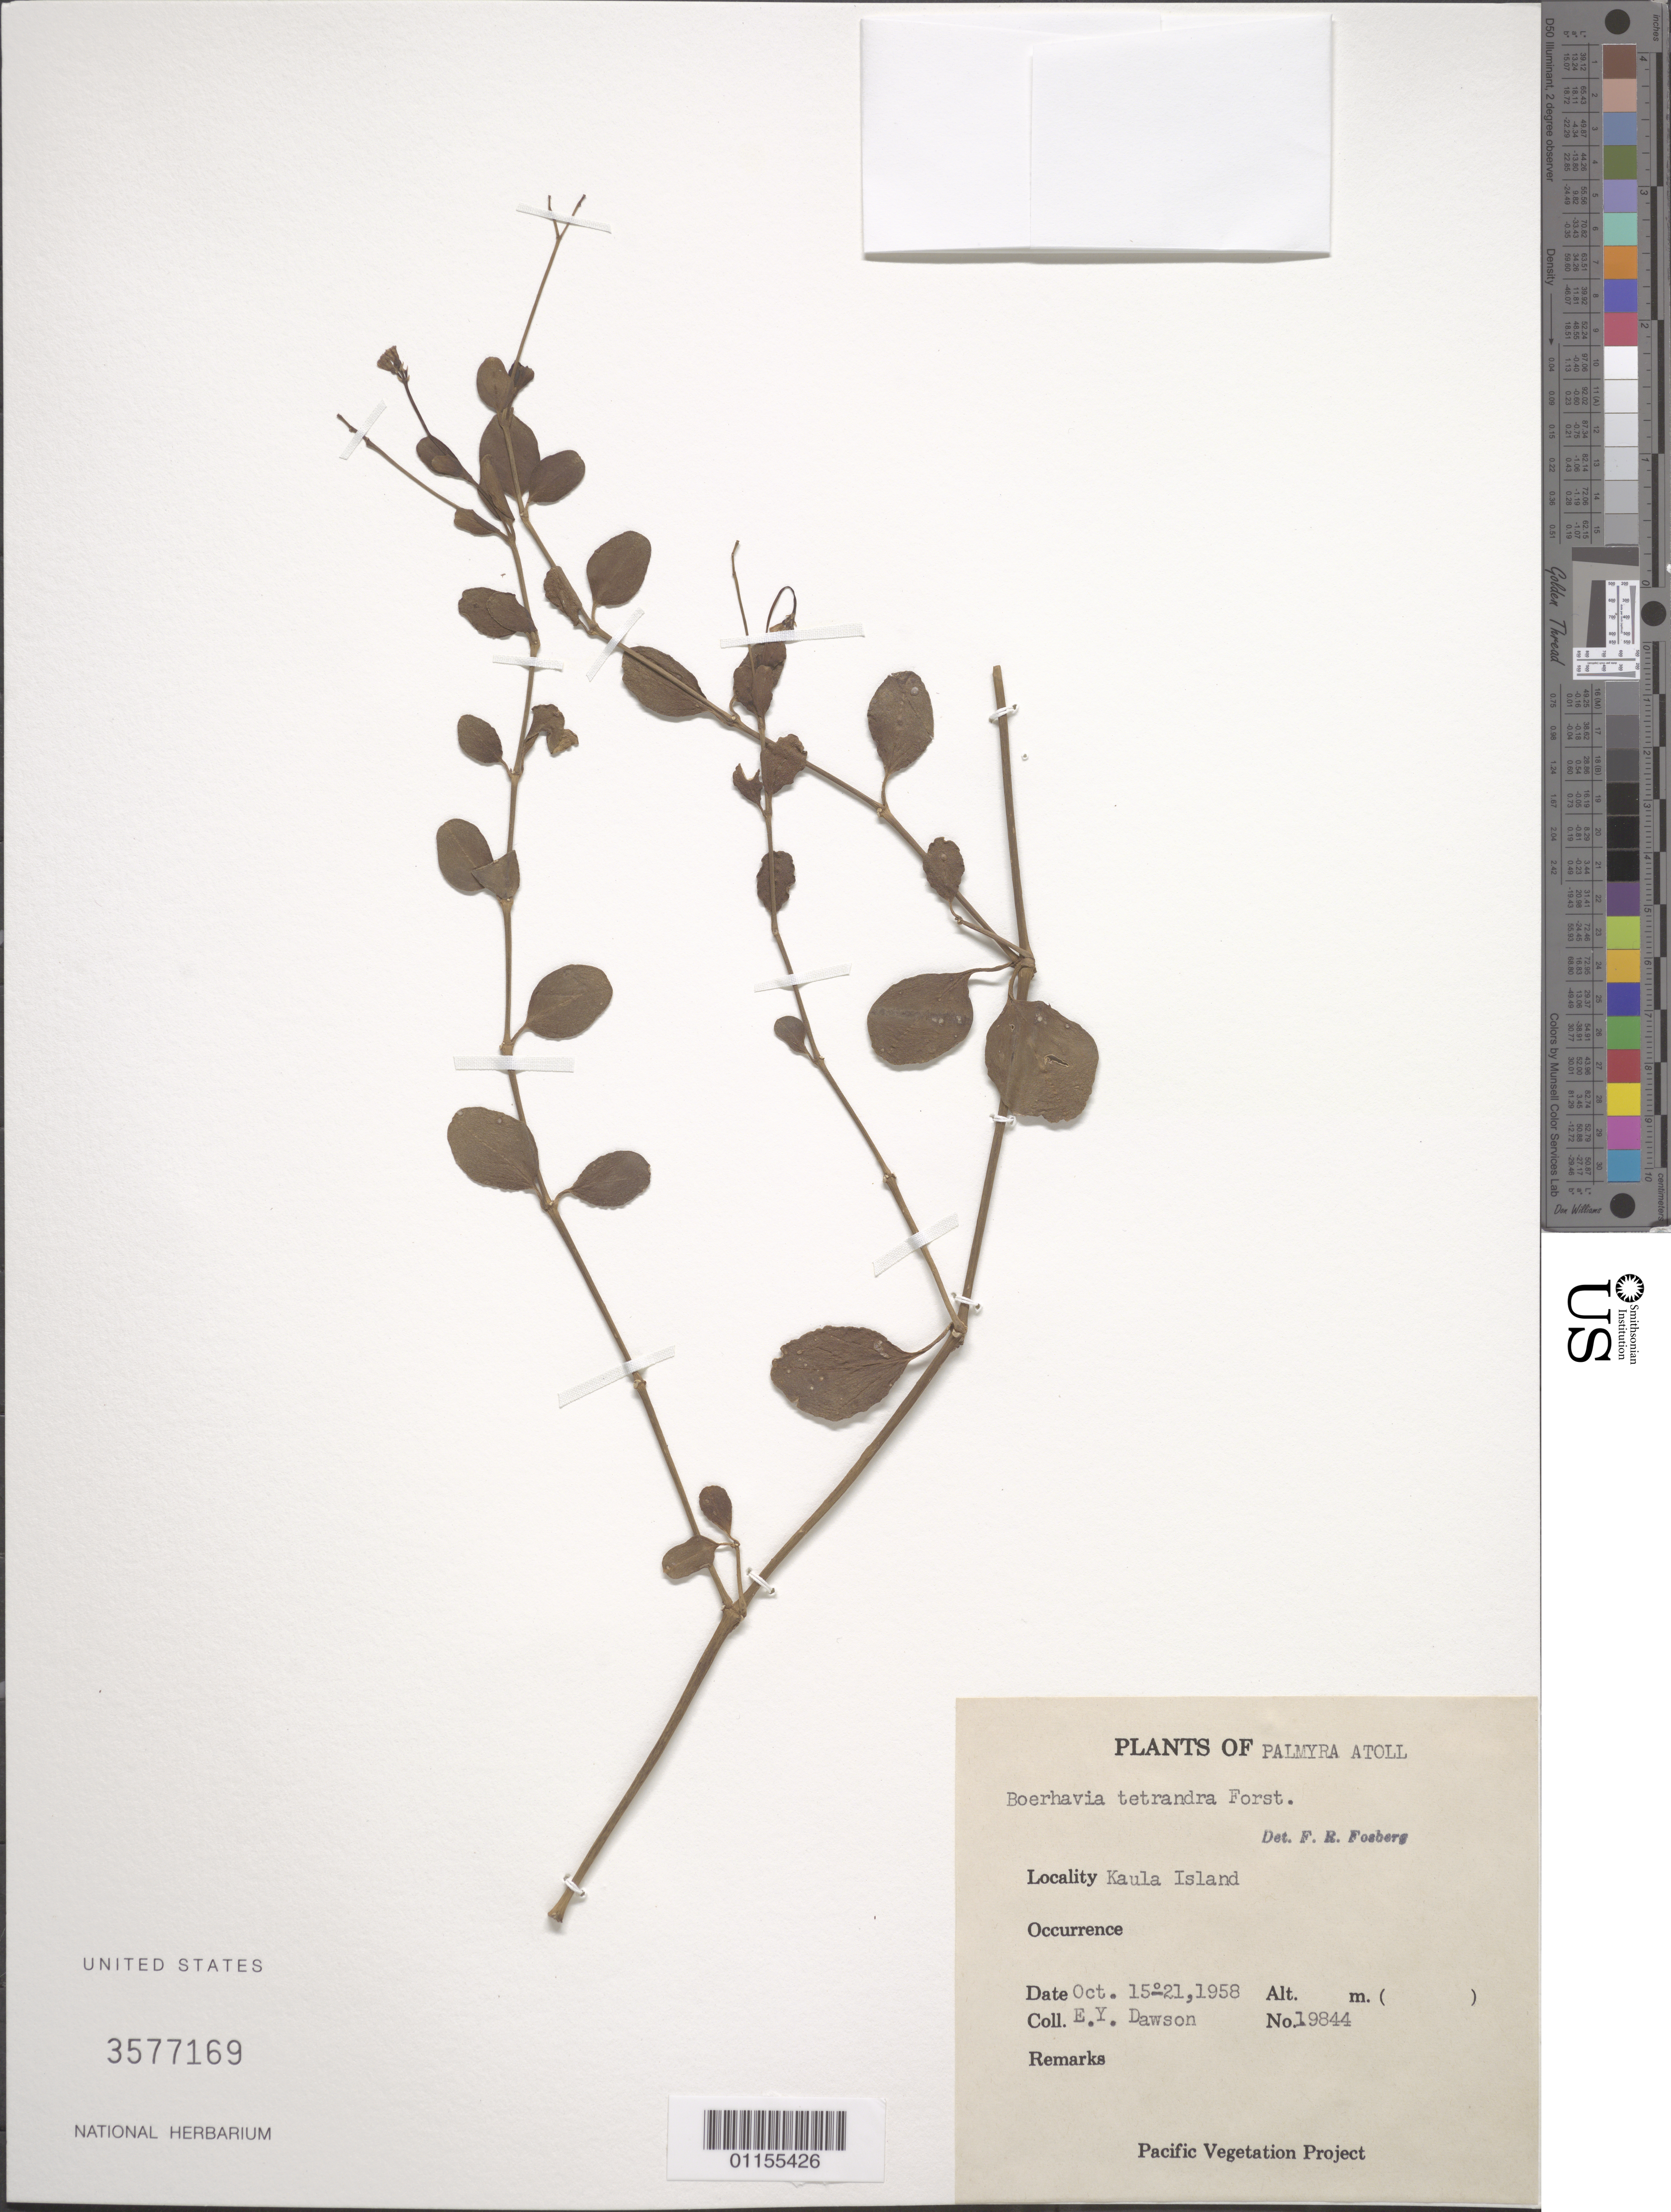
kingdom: Plantae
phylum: Tracheophyta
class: Magnoliopsida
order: Caryophyllales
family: Nyctaginaceae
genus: Boerhavia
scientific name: Boerhavia tetrandra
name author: G. Forst.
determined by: Fosberg, F. R.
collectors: E. Y. Dawson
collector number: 19844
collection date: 1958-10-15/1958-10-21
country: U.S. Administered Pacific Islands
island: Palmyra Atoll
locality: Kaula Islet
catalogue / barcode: US 3577169